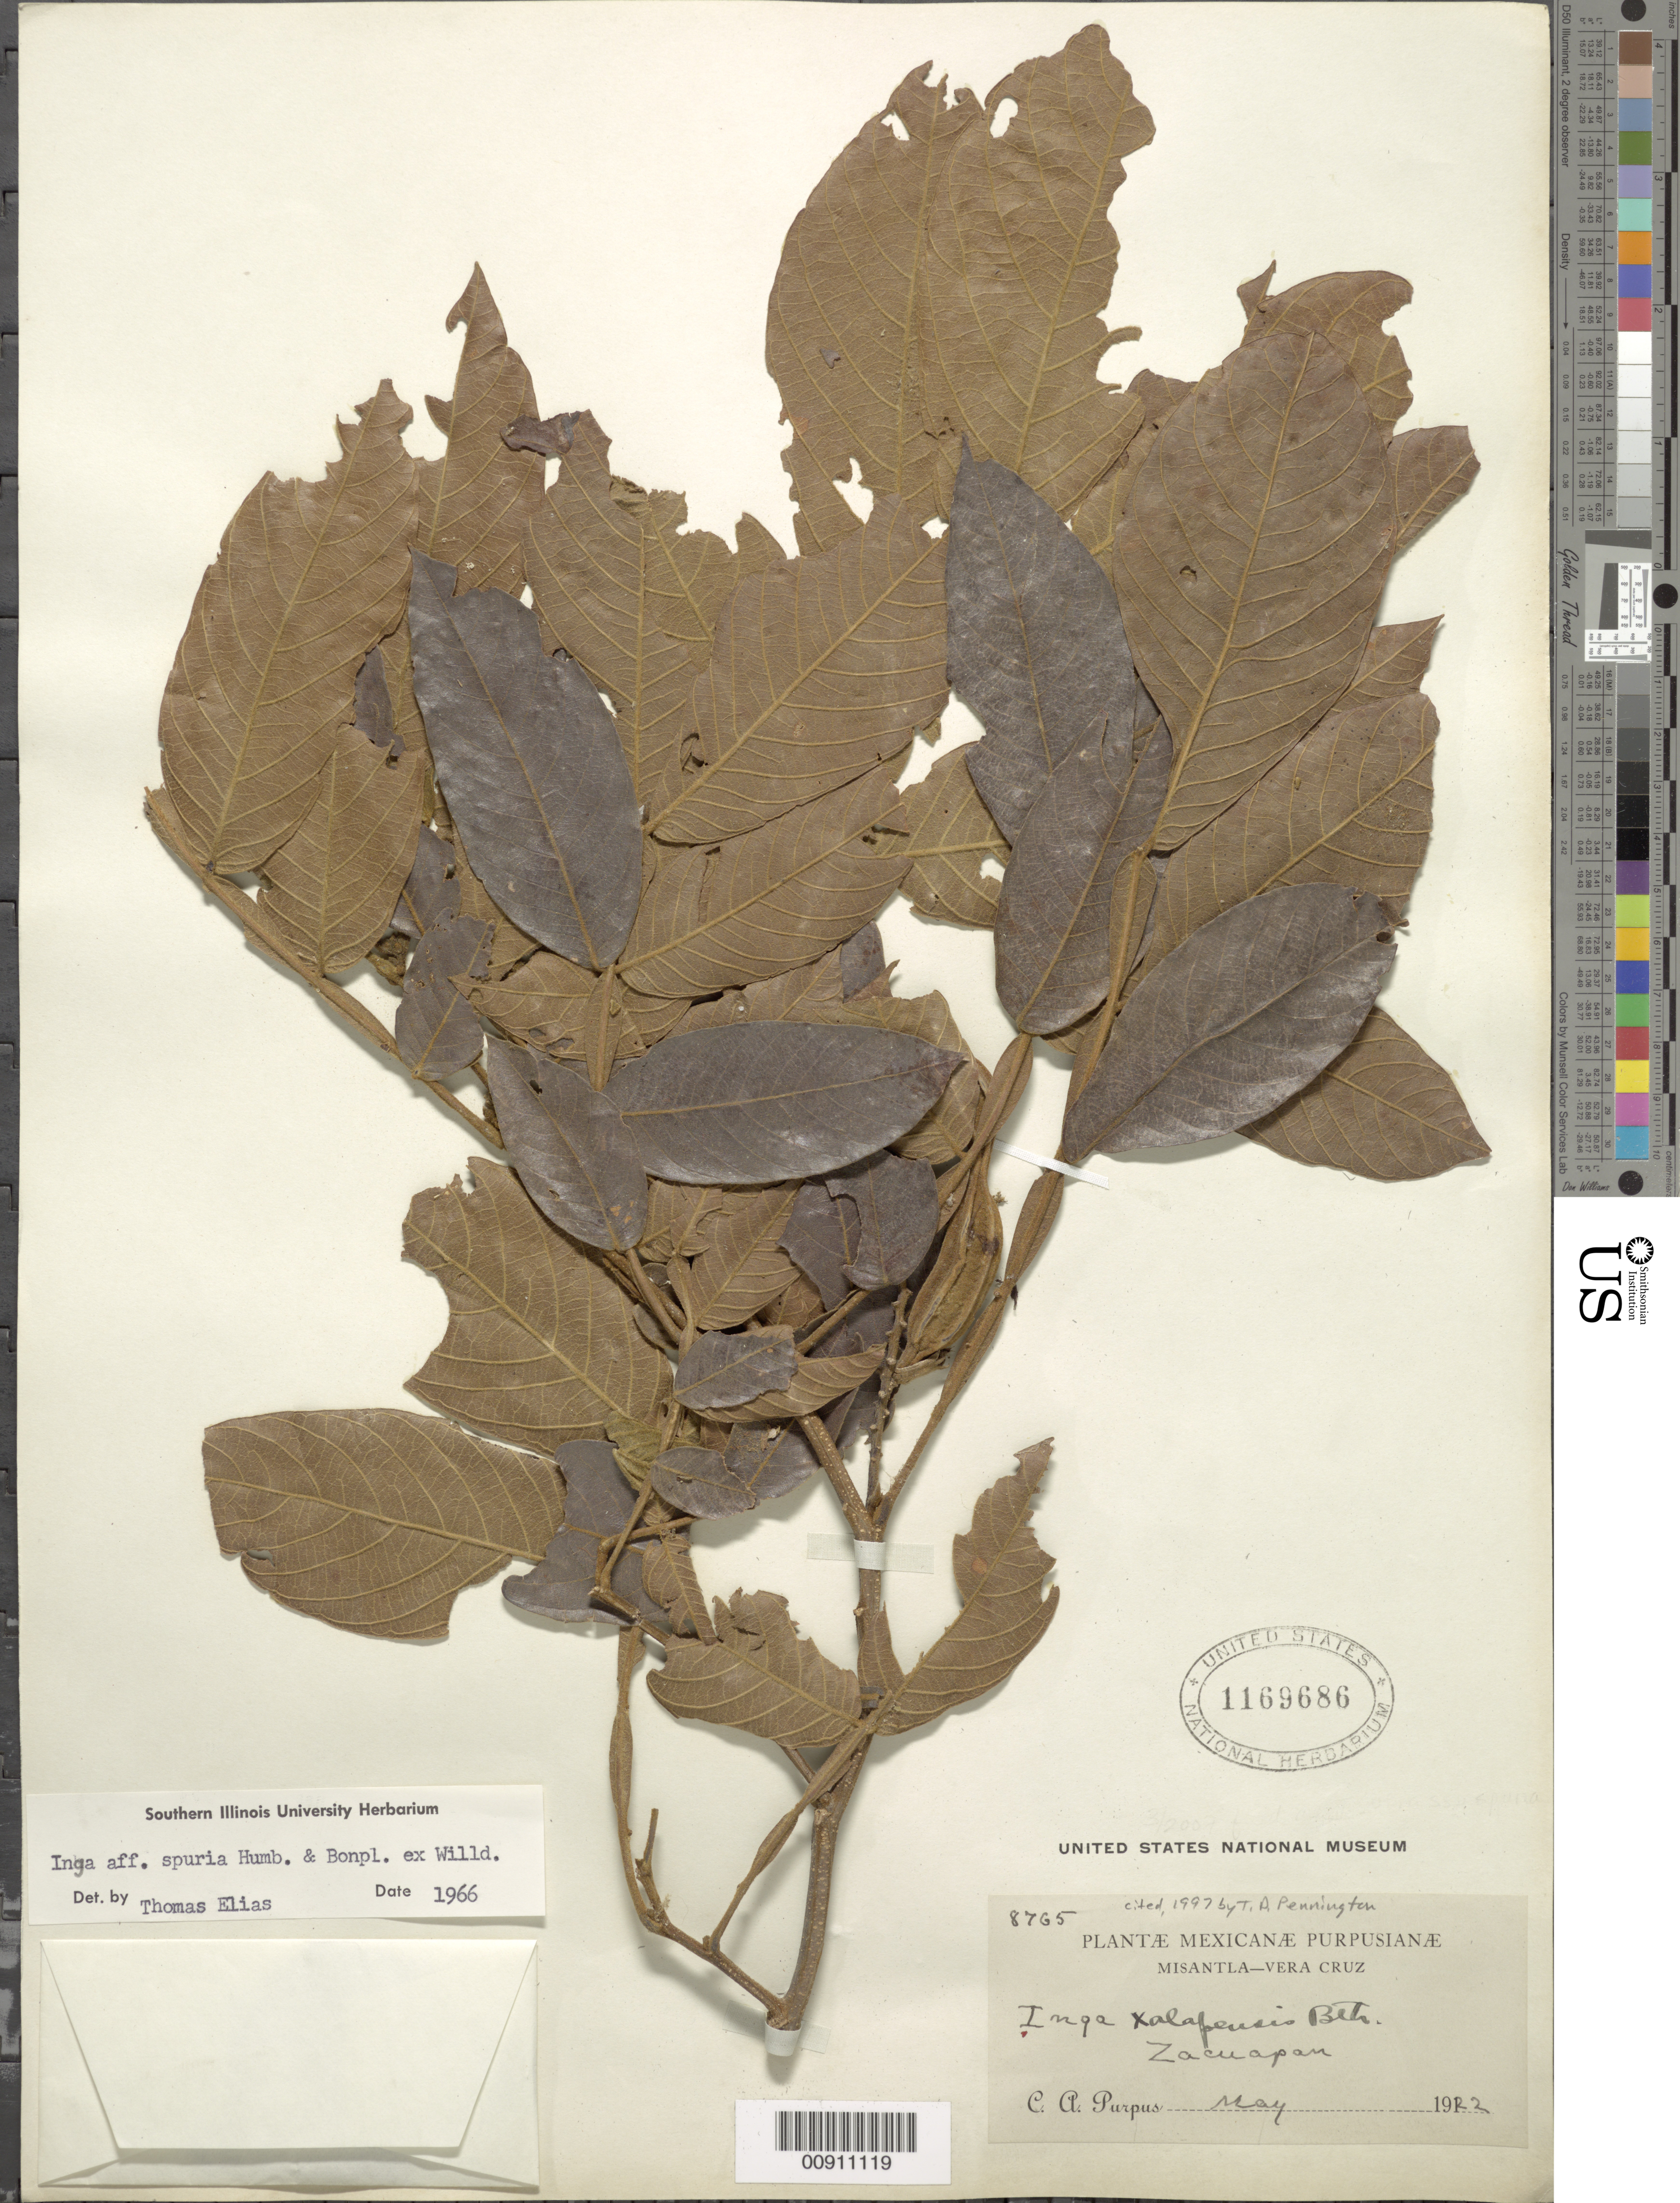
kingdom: Plantae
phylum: Tracheophyta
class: Magnoliopsida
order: Fabales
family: Fabaceae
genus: Inga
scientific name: Inga xalapensis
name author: Benth.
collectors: C. A. Purpus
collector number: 8765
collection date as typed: May 1922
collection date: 1922-05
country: Mexico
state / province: Veracruz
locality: Zacuapan, Veracruz.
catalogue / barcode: US 1169686